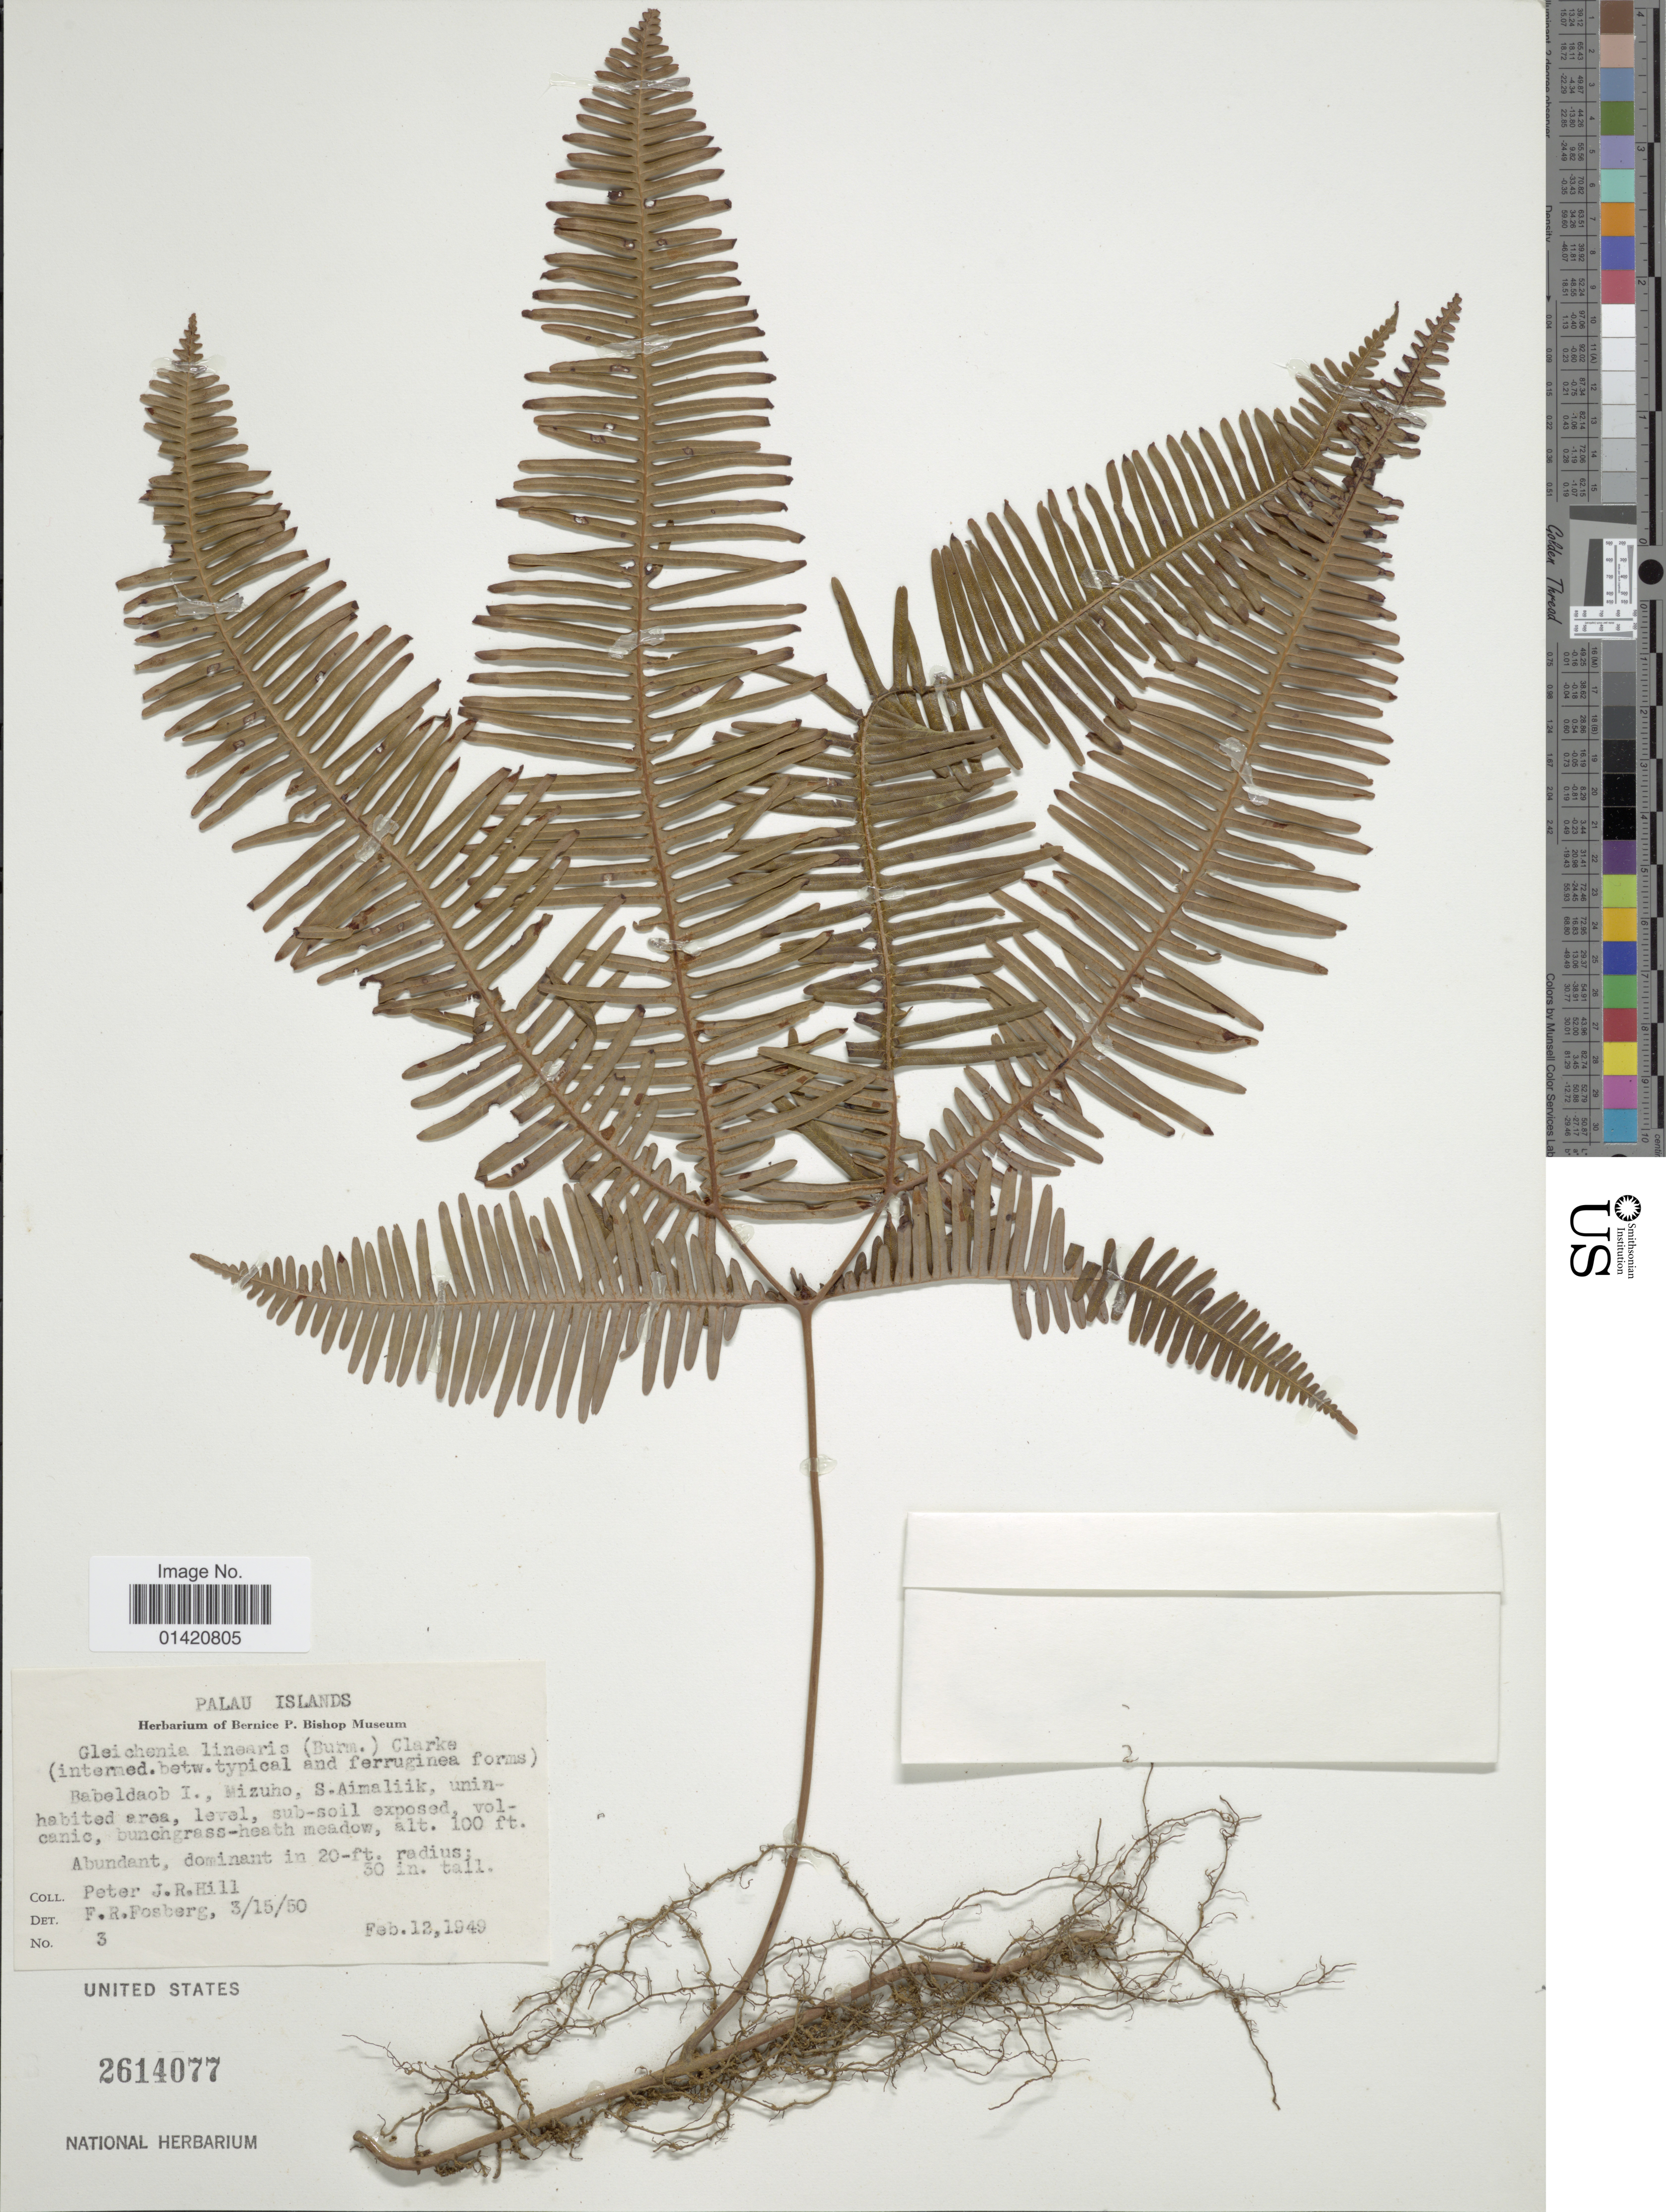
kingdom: Plantae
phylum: Tracheophyta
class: Polypodiopsida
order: Gleicheniales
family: Gleicheniaceae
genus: Dicranopteris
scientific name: Dicranopteris linearis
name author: (Burm. f.) Underw.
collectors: P. J. R. Hill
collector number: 3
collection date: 1949-02-12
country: Palau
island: Babeldaob [Babelthuap]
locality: Palau Islands, babeldaob I., Mizuho, S-Aimaliik, uninhabited area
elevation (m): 30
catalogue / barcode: US 2614077